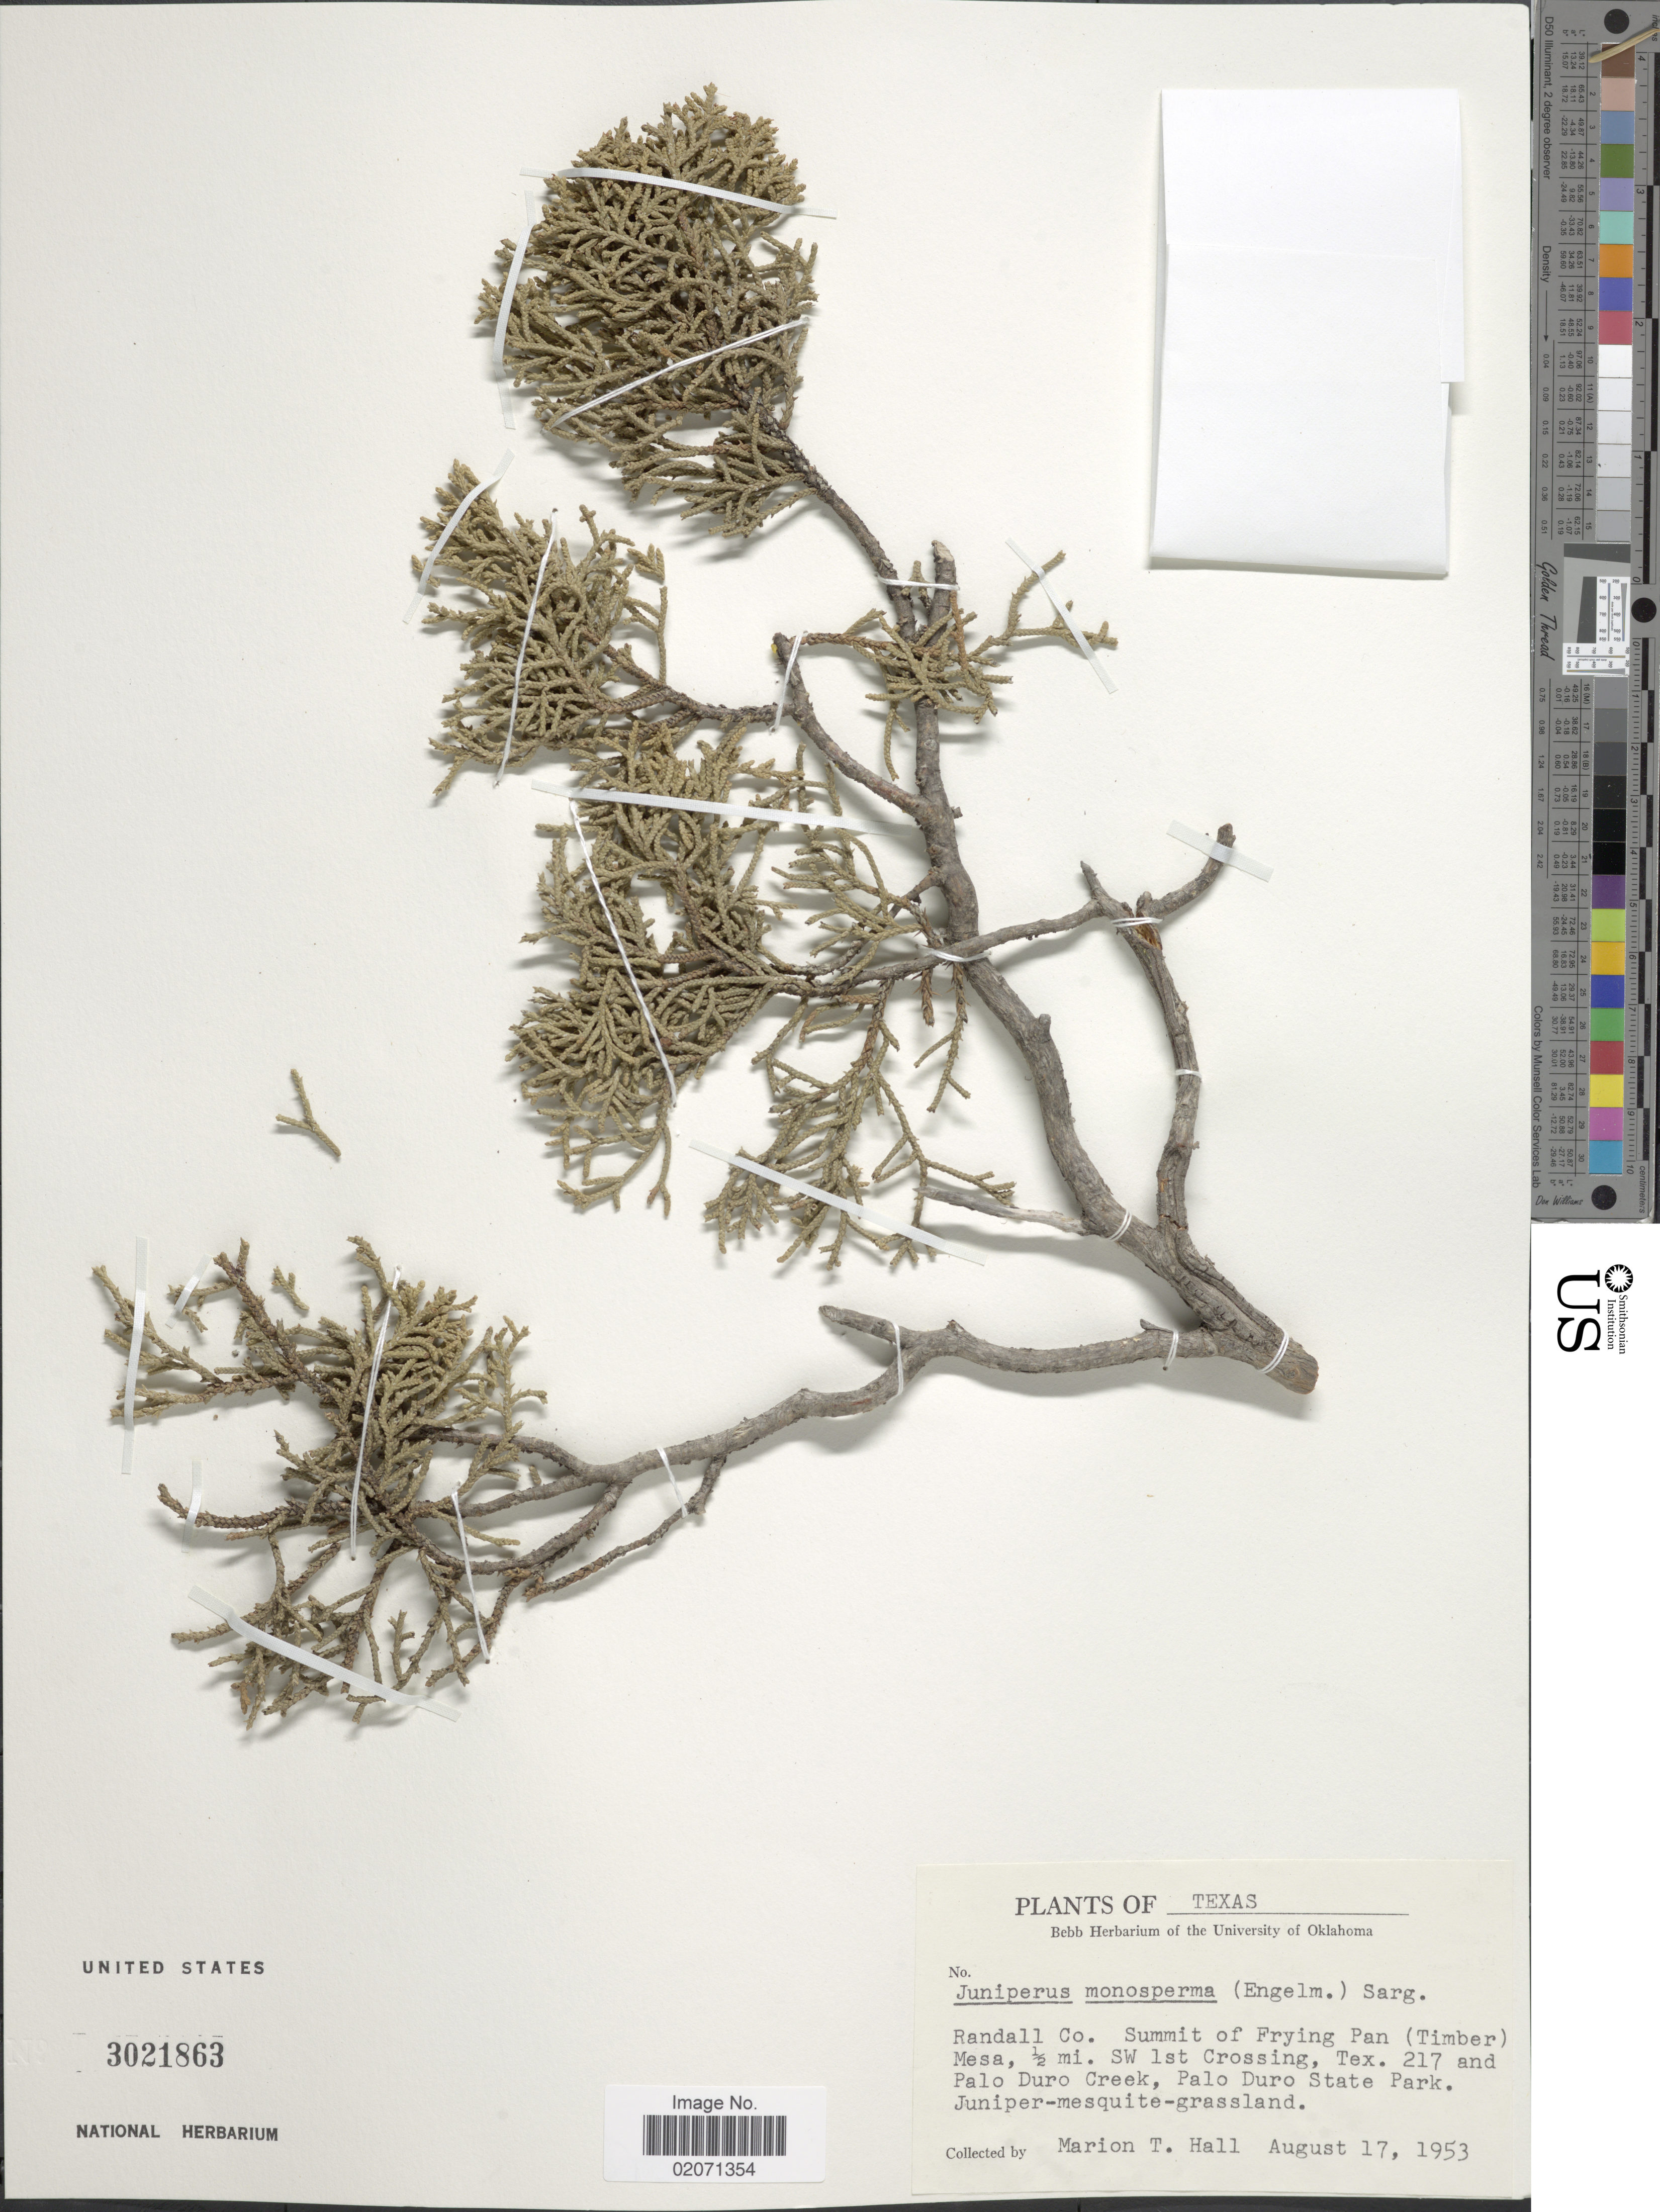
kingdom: Plantae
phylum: Tracheophyta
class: Pinopsida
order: Pinales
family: Cupressaceae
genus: Juniperus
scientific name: Juniperus monosperma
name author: (Engelm.) Sarg.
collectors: M. T. Hall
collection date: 1953-08-17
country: United States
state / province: Texas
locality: Randall Co. Summit of Frying Pan (Timber) Mesa, 1/2 mi. SW ist Crossing, tex. 217 and Palo Duro Creek, Palo Duro State Park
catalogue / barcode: US 3021863